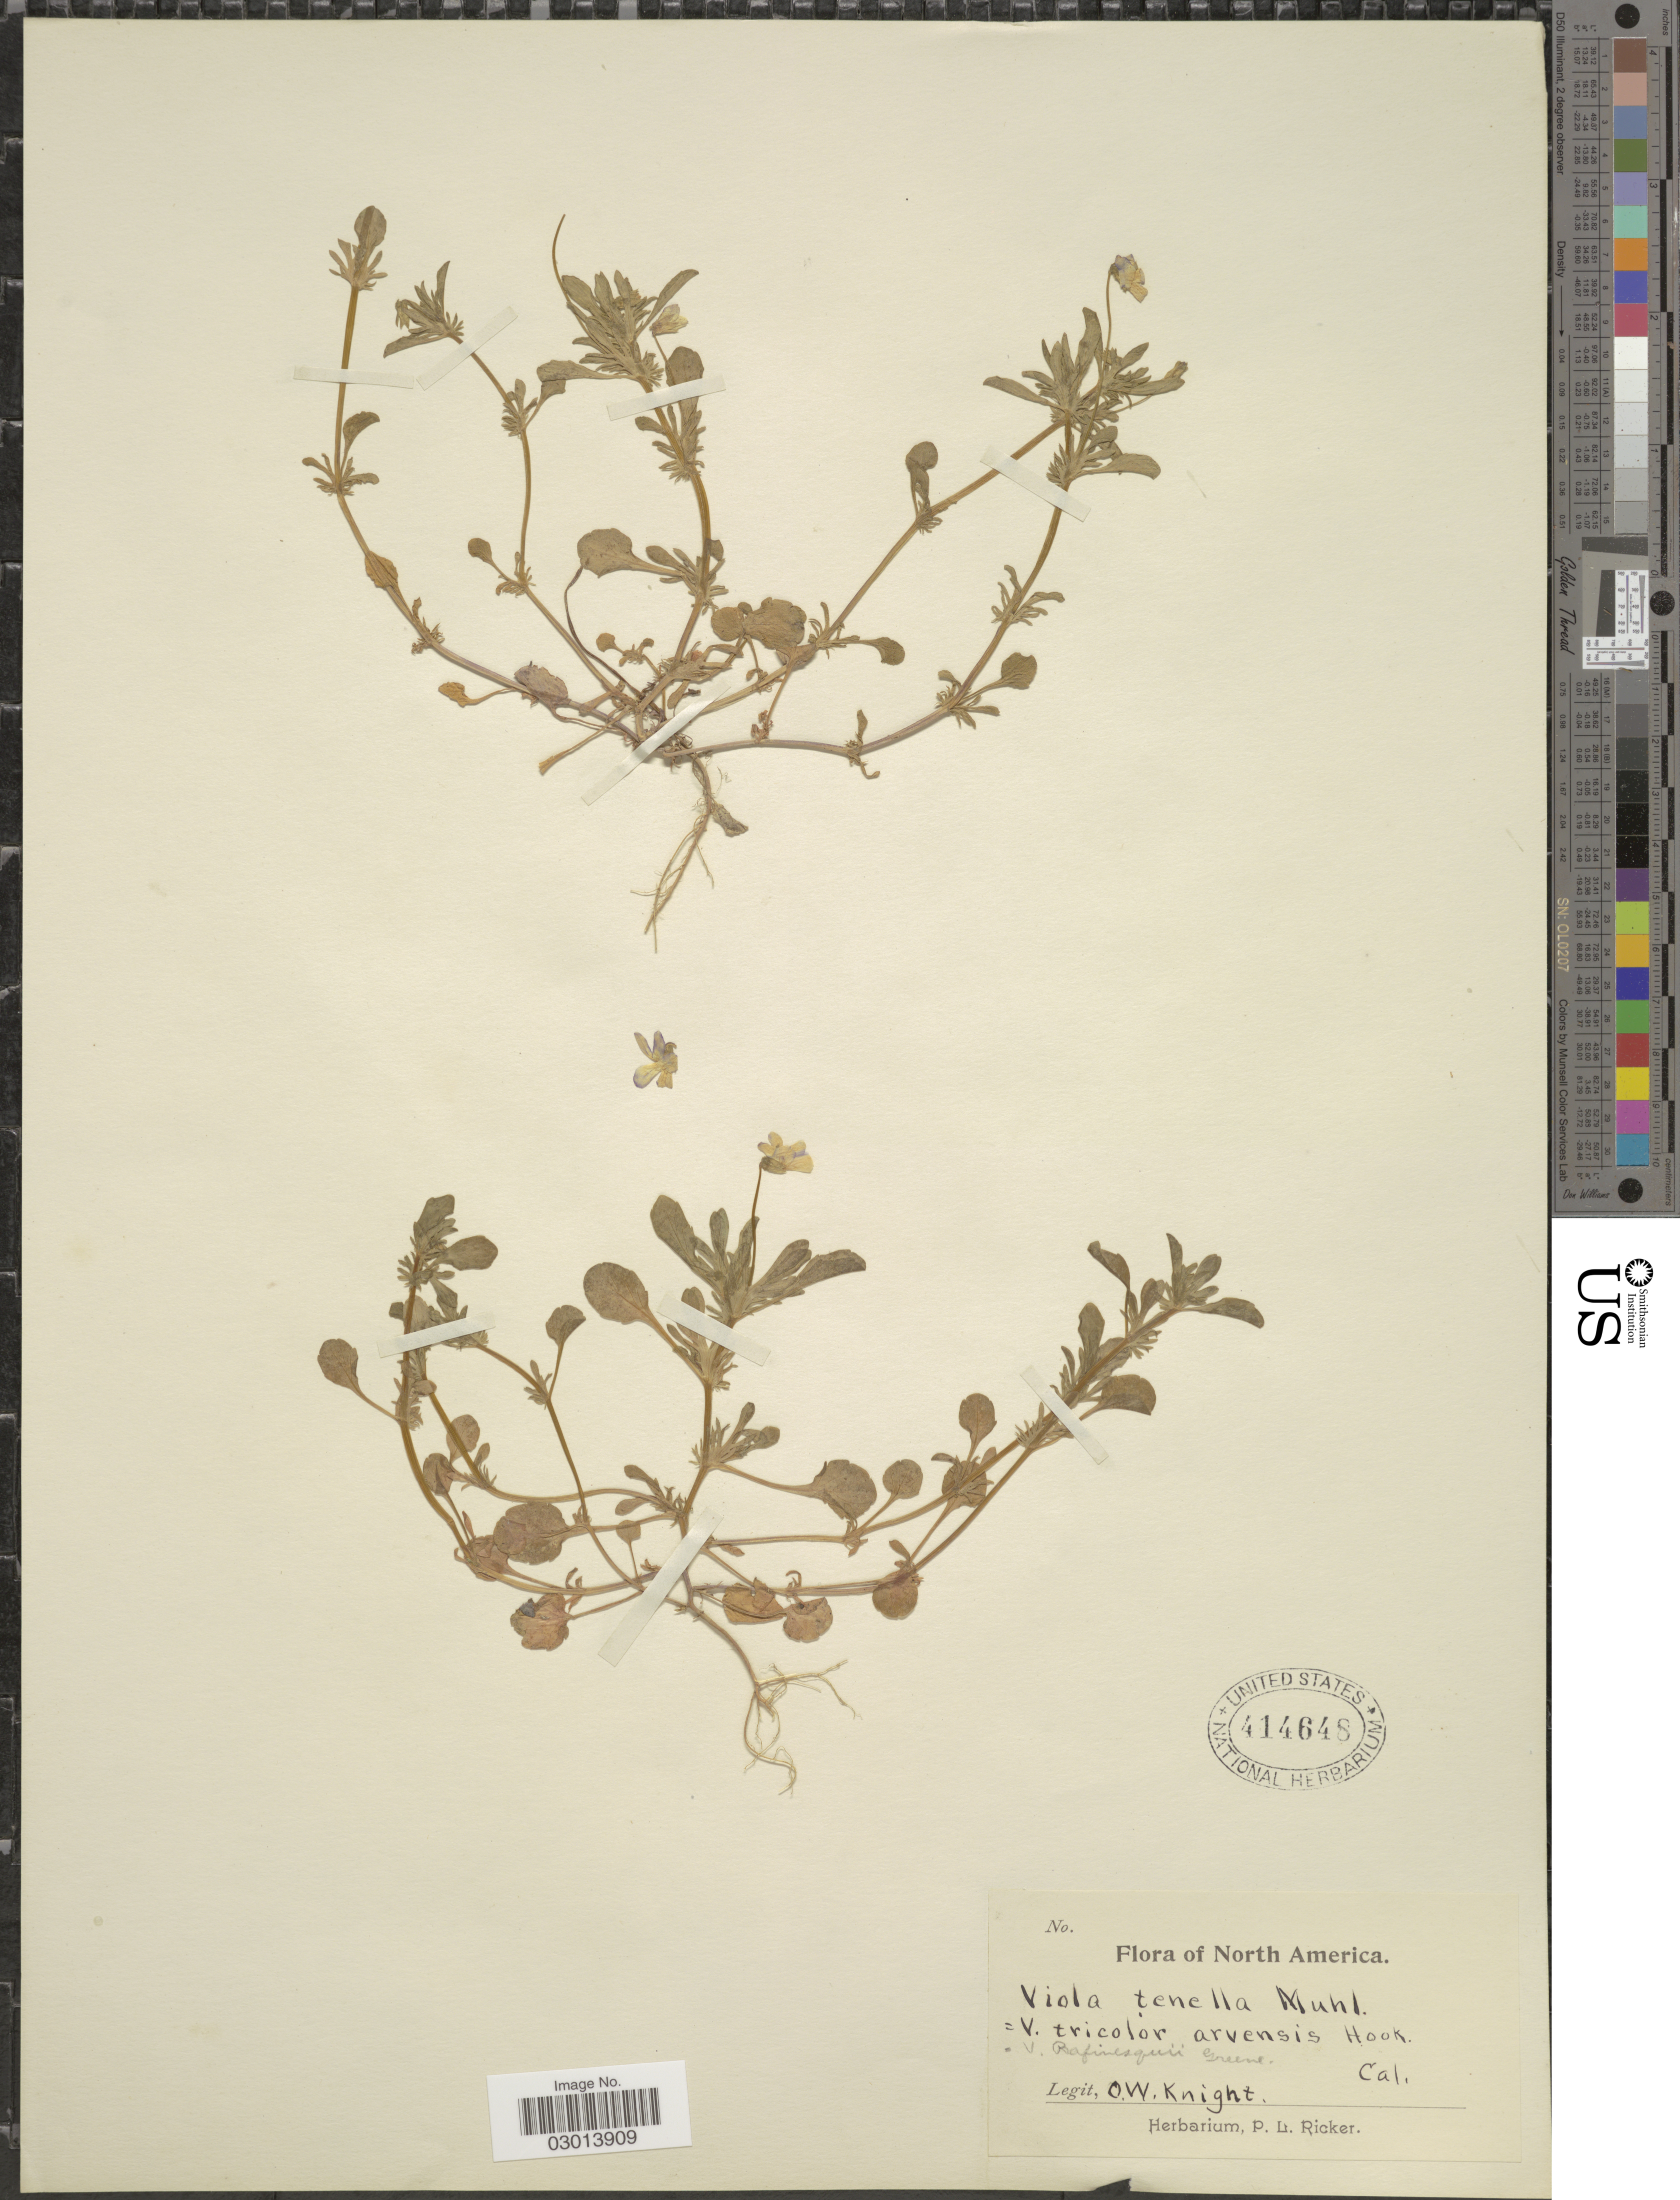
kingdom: Plantae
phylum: Tracheophyta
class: Magnoliopsida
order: Malpighiales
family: Violaceae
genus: Viola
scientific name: Viola rafinesquei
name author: Greene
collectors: O. Knight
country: United States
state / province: California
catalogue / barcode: US 414648